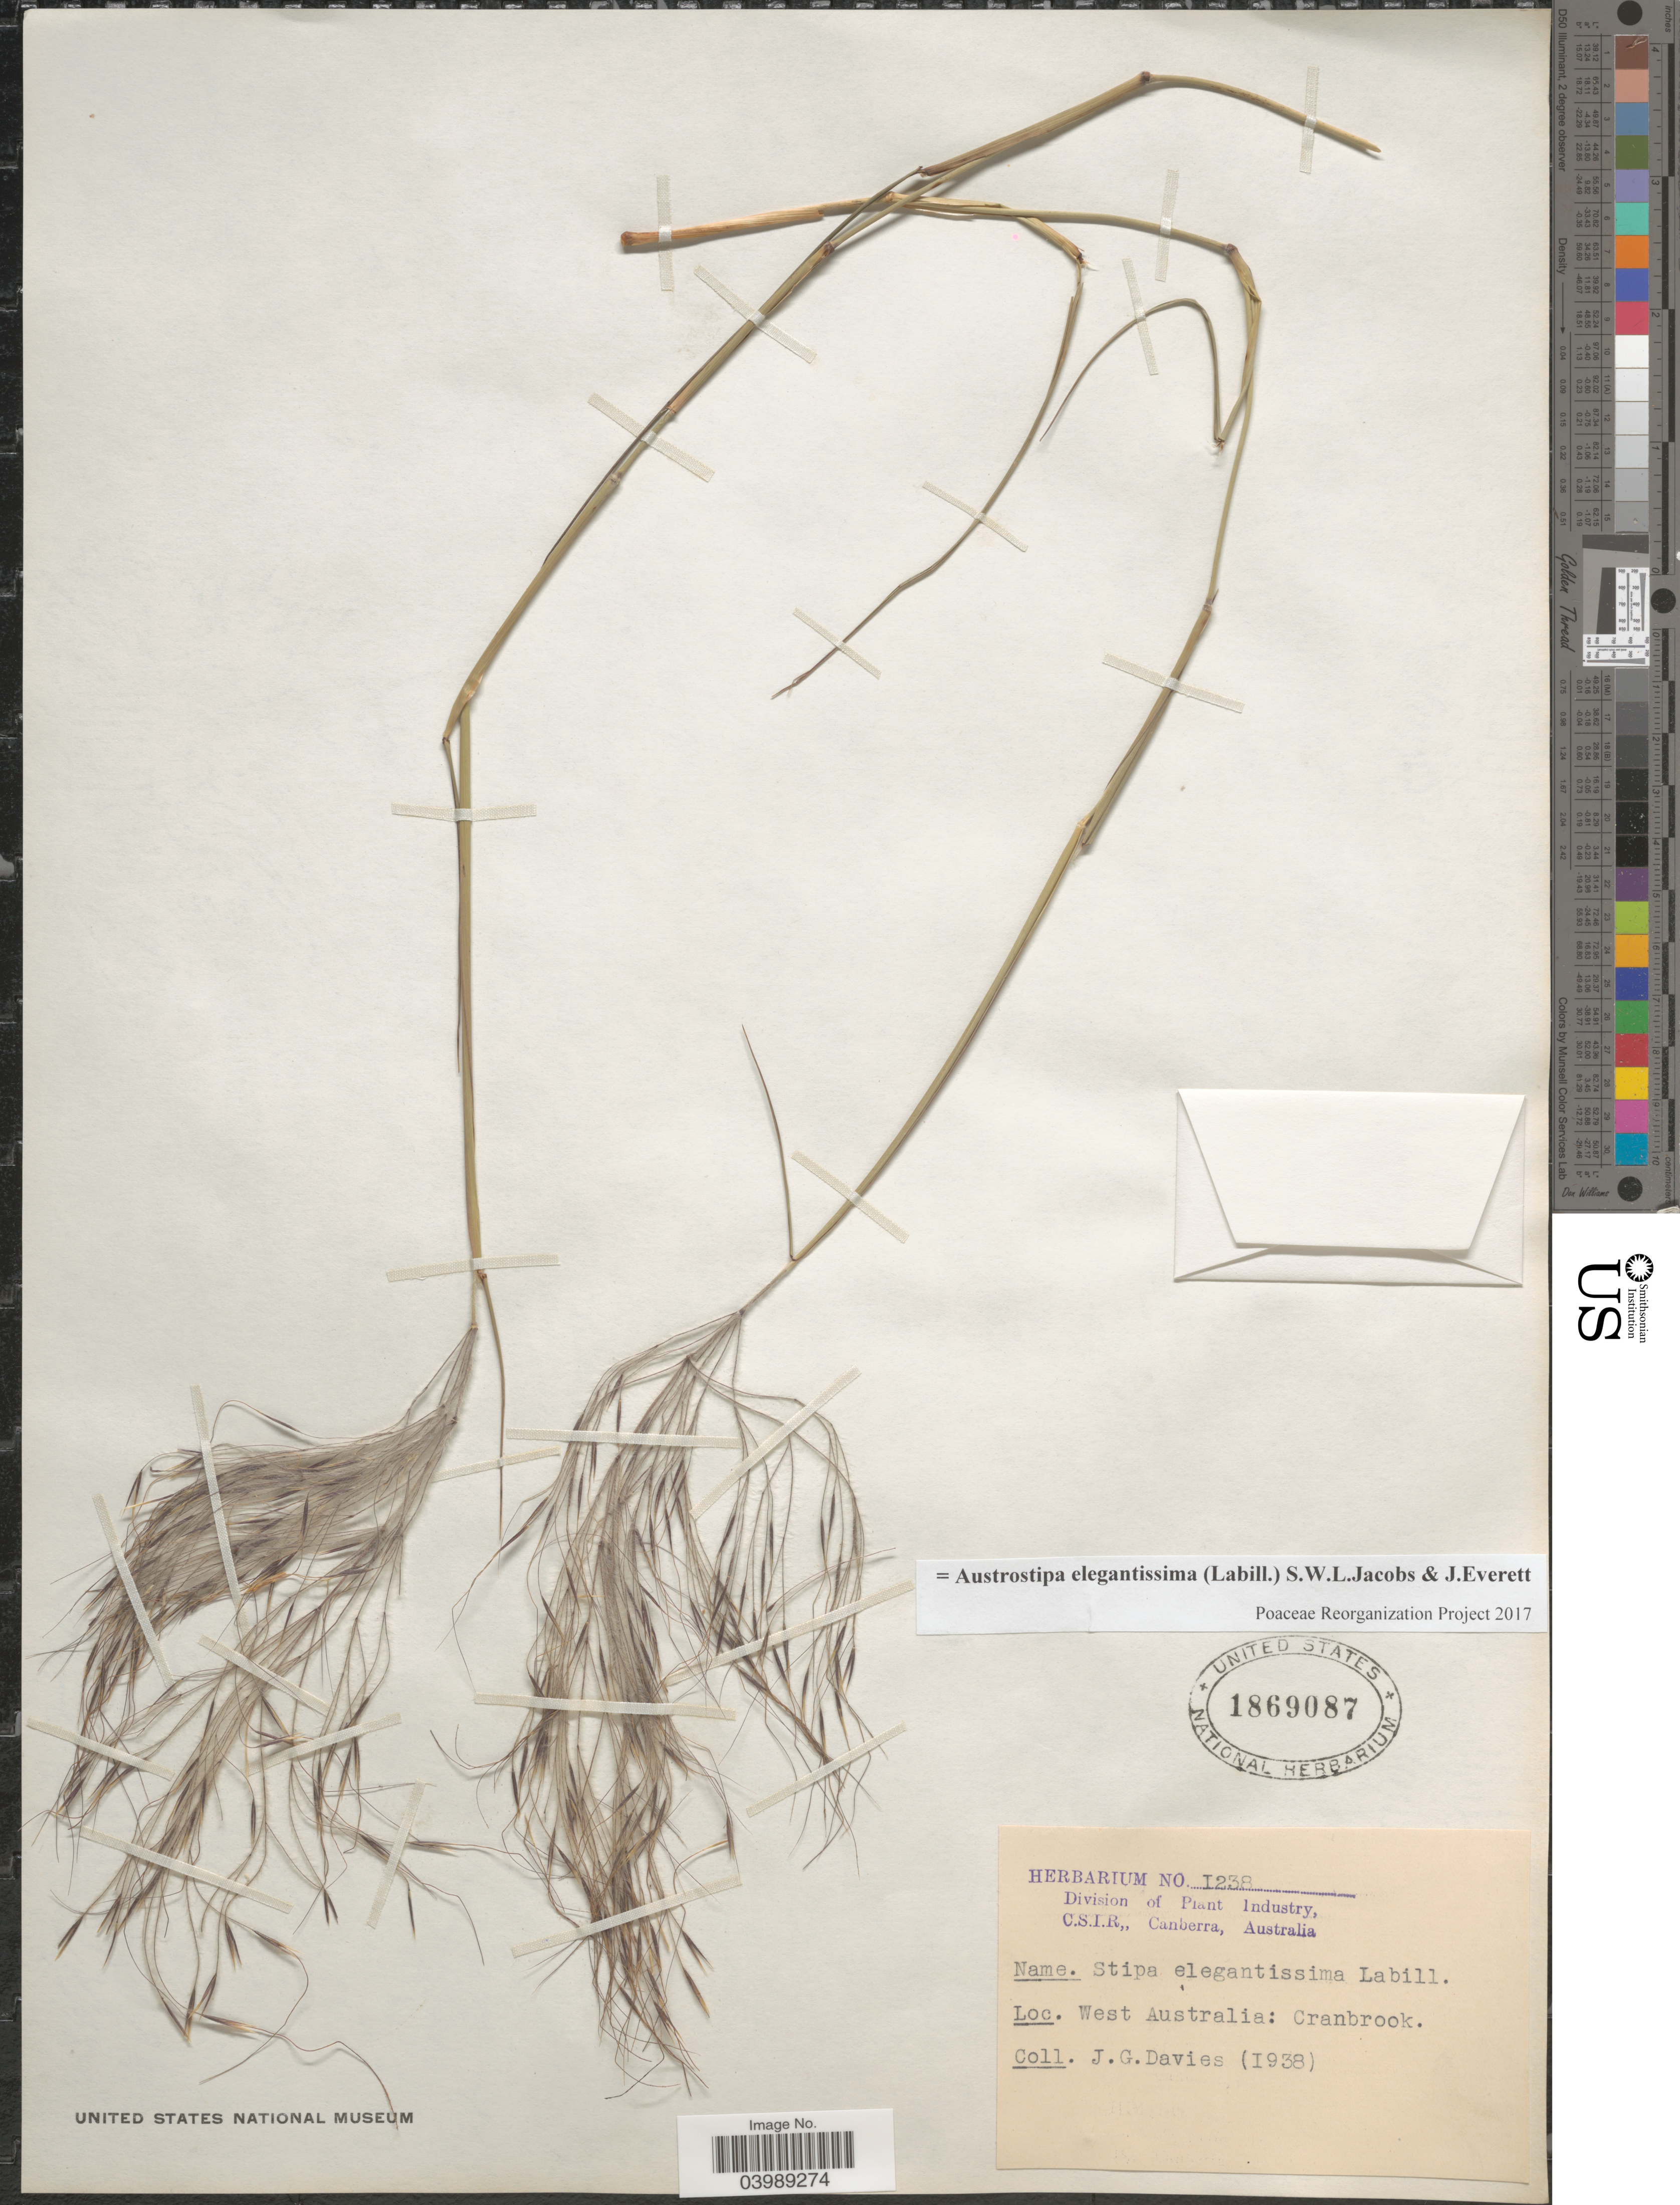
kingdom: Plantae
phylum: Tracheophyta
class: Liliopsida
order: Poales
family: Poaceae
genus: Austrostipa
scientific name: Austrostipa elegantissima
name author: (Labill.) S.W.L. Jacobs & J. Everett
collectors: J. Davies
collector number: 1238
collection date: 1938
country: Australia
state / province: Western Australia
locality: Cranbrook.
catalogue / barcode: US 1869087